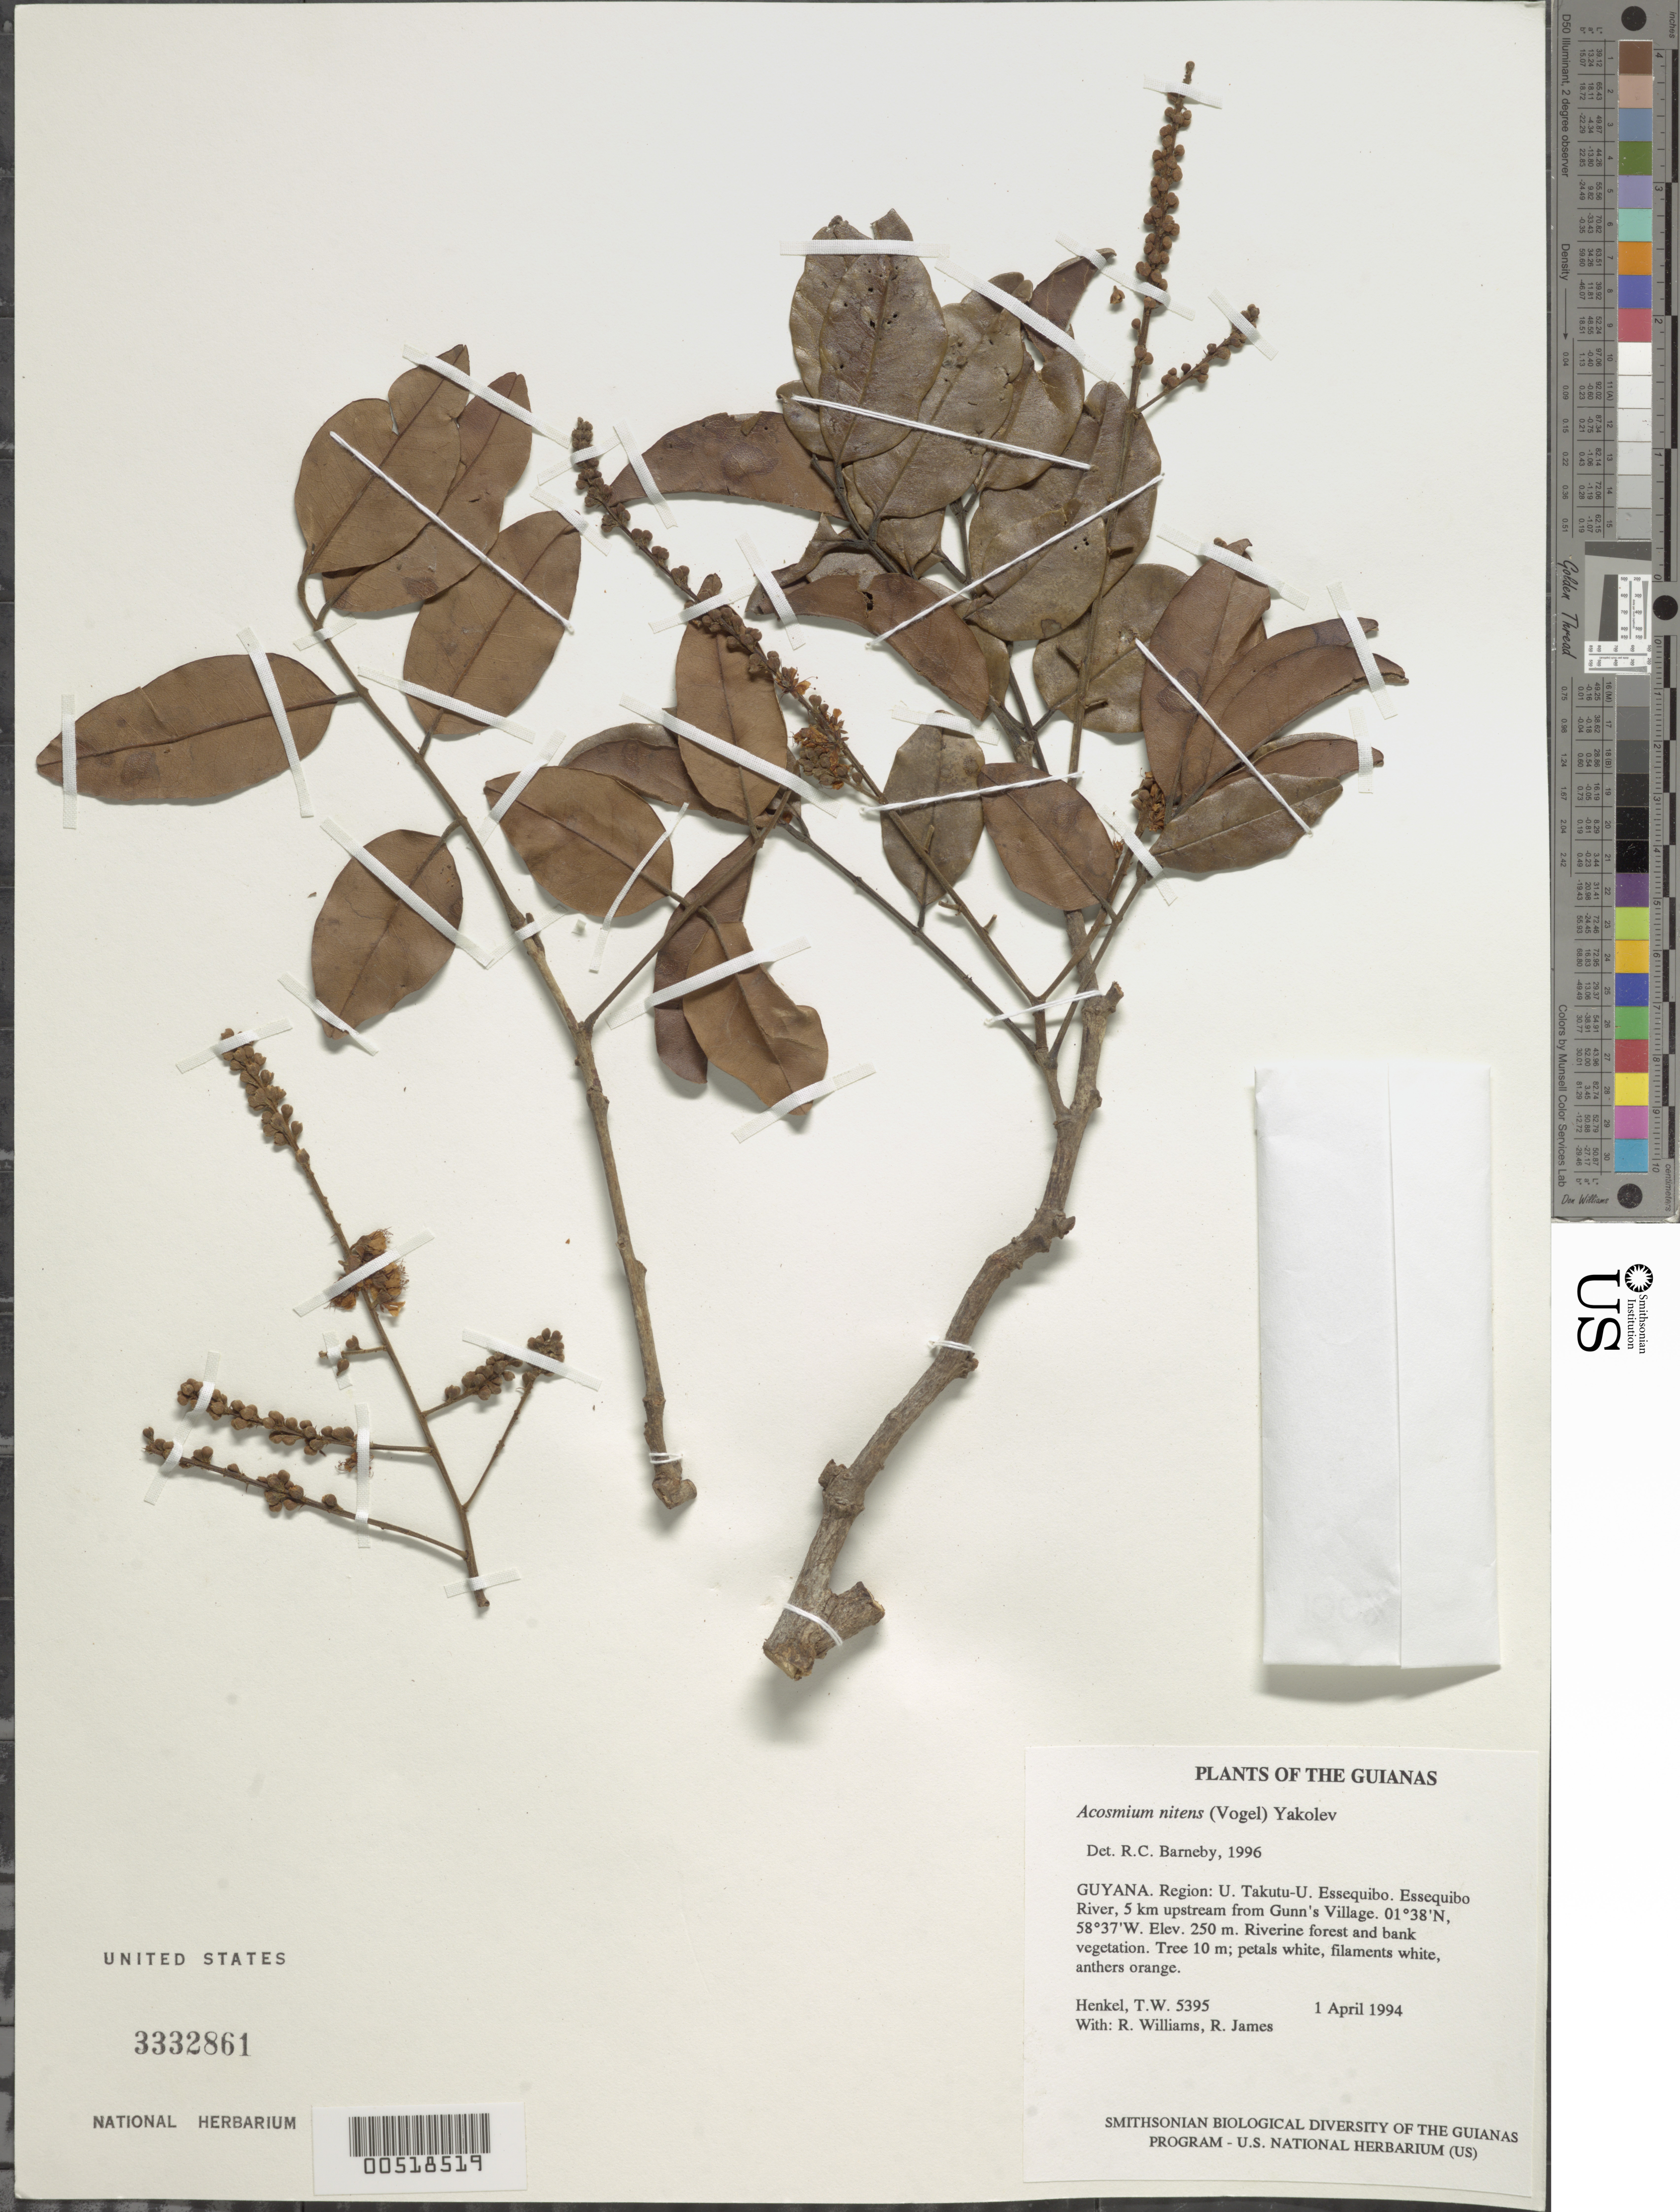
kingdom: Plantae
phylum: Tracheophyta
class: Magnoliopsida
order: Fabales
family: Fabaceae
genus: Acosmium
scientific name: Acosmium nitens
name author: (Vogel) Yakovlev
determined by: Barneby, Rupert C., (NY)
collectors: T. Henkel, R. Williams & R. James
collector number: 5395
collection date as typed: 1 April 1994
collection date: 1994-04-01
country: Guyana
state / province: U. Takutu-U. Essequibo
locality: Essequibo River, 5 km upstream from Gunn's Village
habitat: Riverine forest and bank vegetation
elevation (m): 250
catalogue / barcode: US 3332861